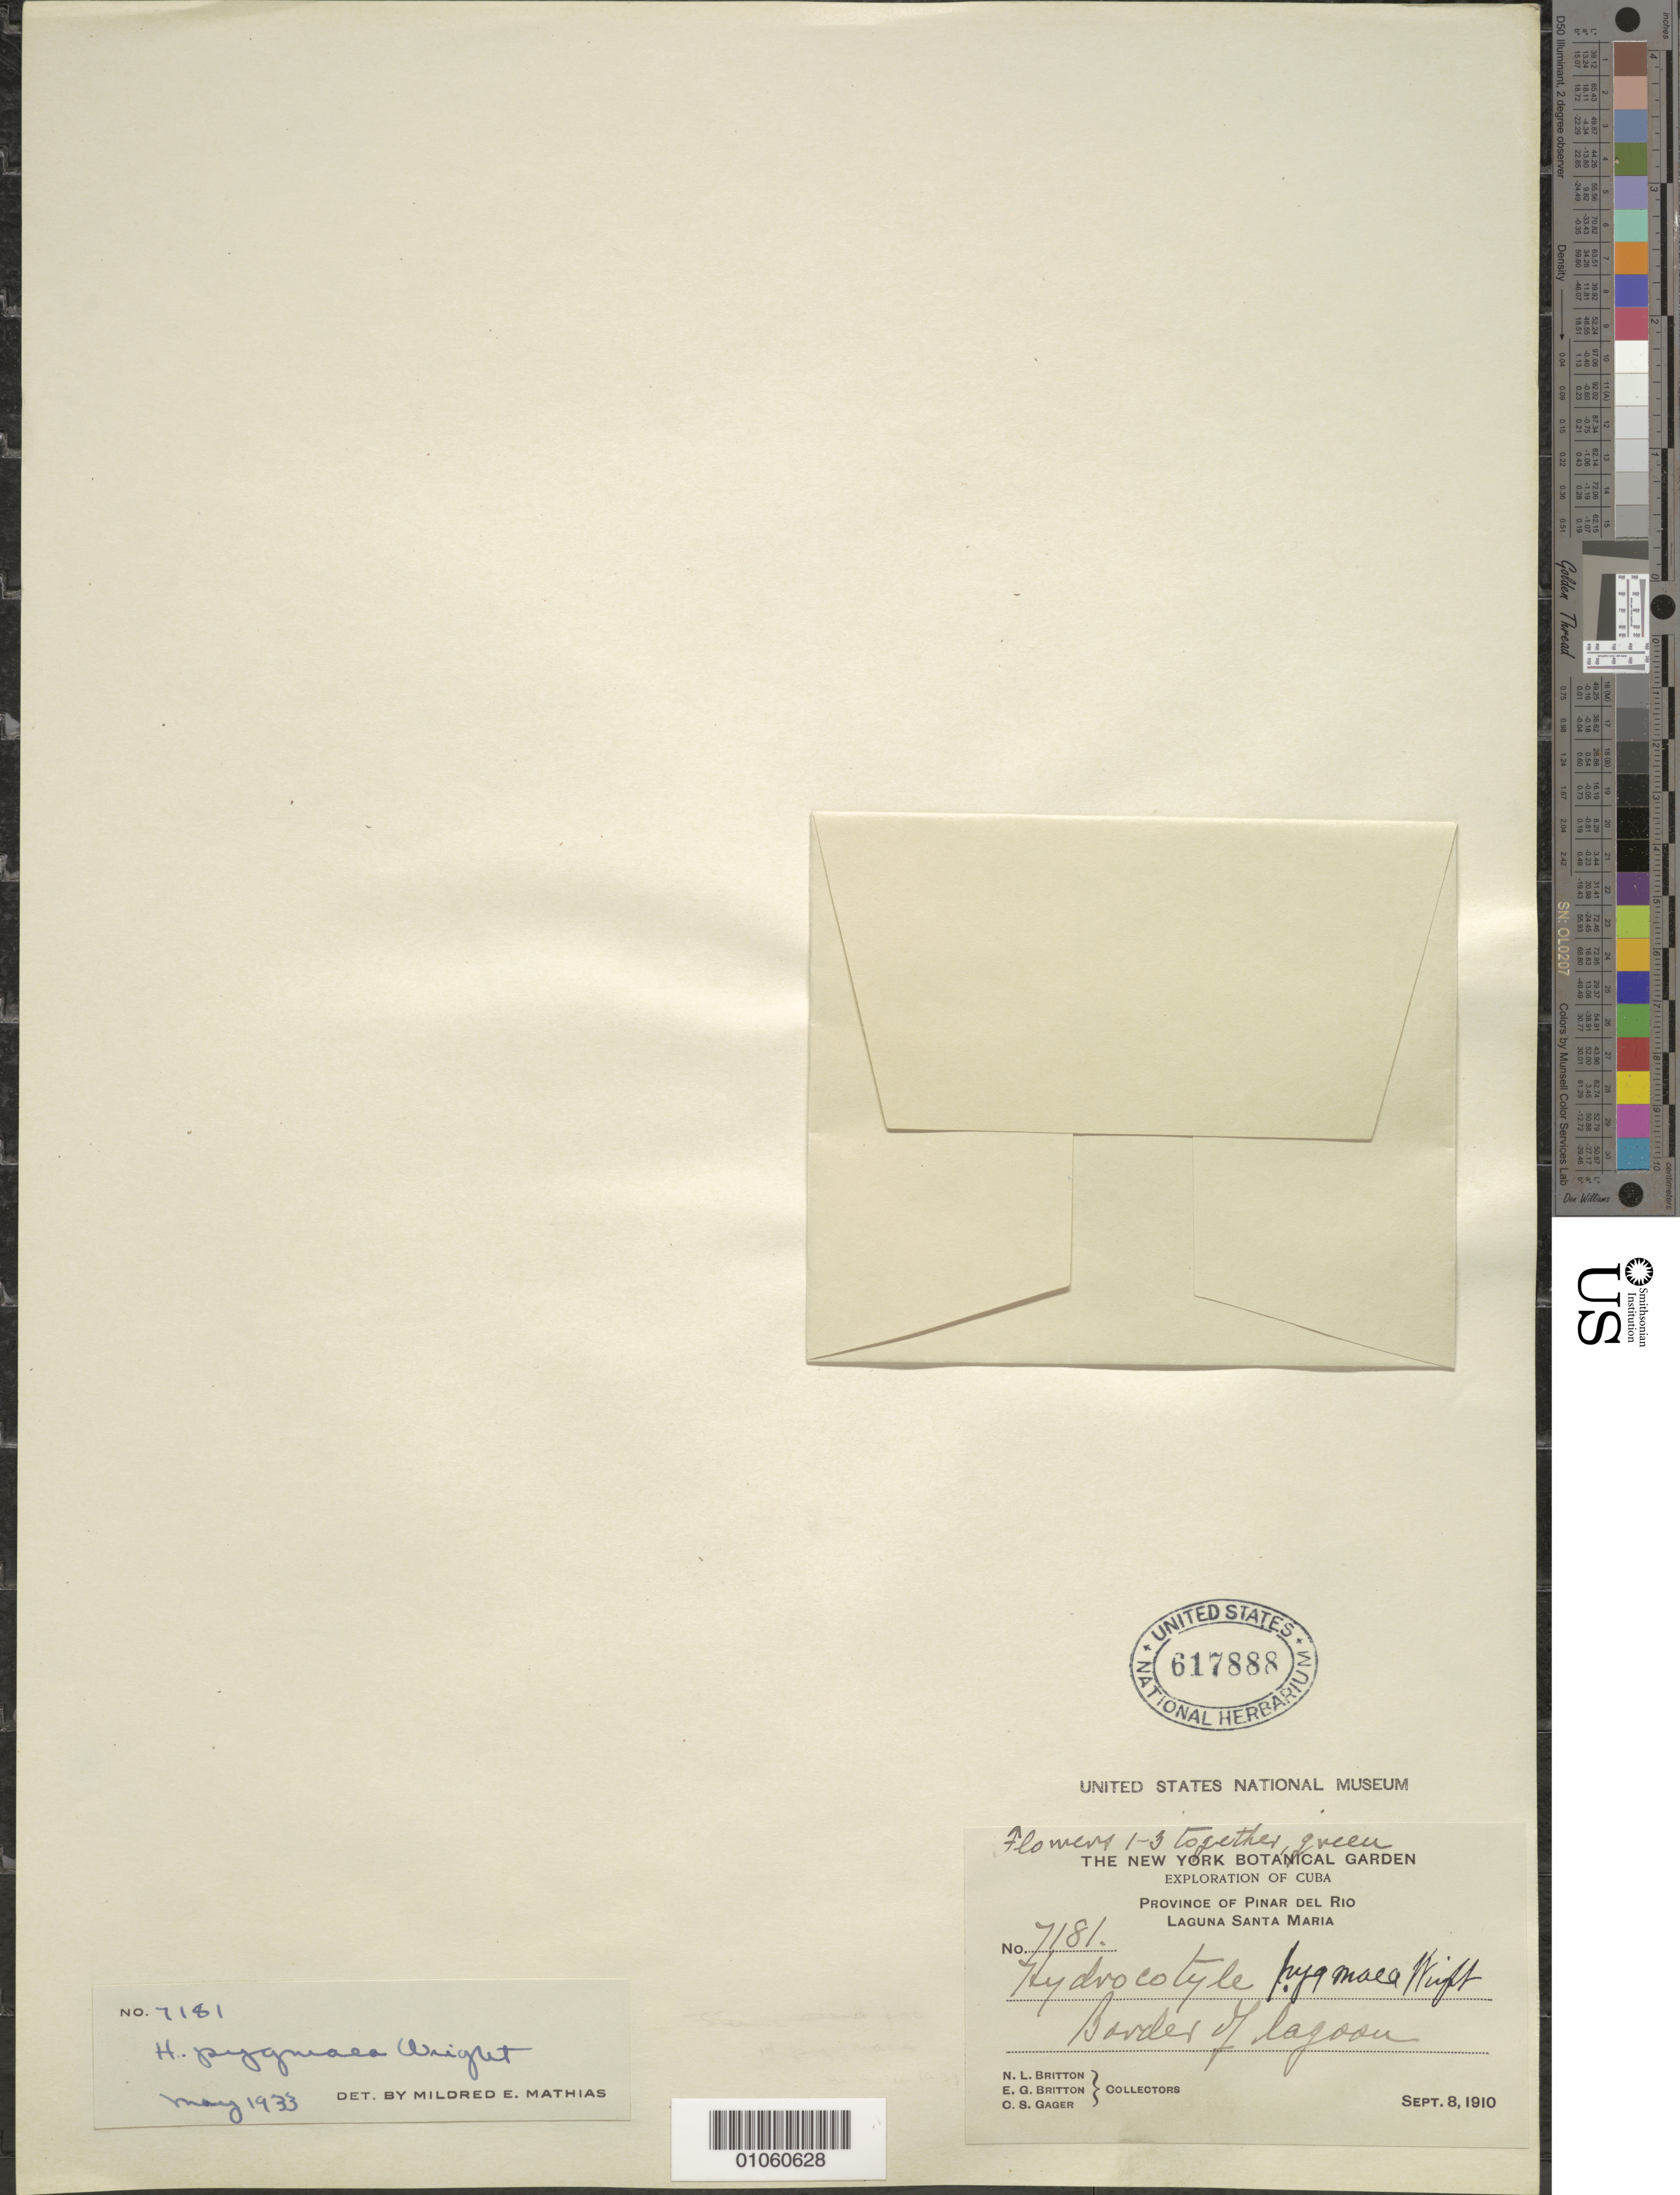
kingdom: Plantae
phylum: Tracheophyta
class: Magnoliopsida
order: Apiales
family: Araliaceae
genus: Hydrocotyle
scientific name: Hydrocotyle pygmaea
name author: C. Wright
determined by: Mathias, M. E.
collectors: N. Britton, E. G. Britton & C. Gager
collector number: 7181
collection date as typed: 08 Sep 1910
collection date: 1910-09-08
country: Cuba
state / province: Pinar del Río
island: Cuba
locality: Laguna Santa Maria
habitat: Border of lagoon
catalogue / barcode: US 617888